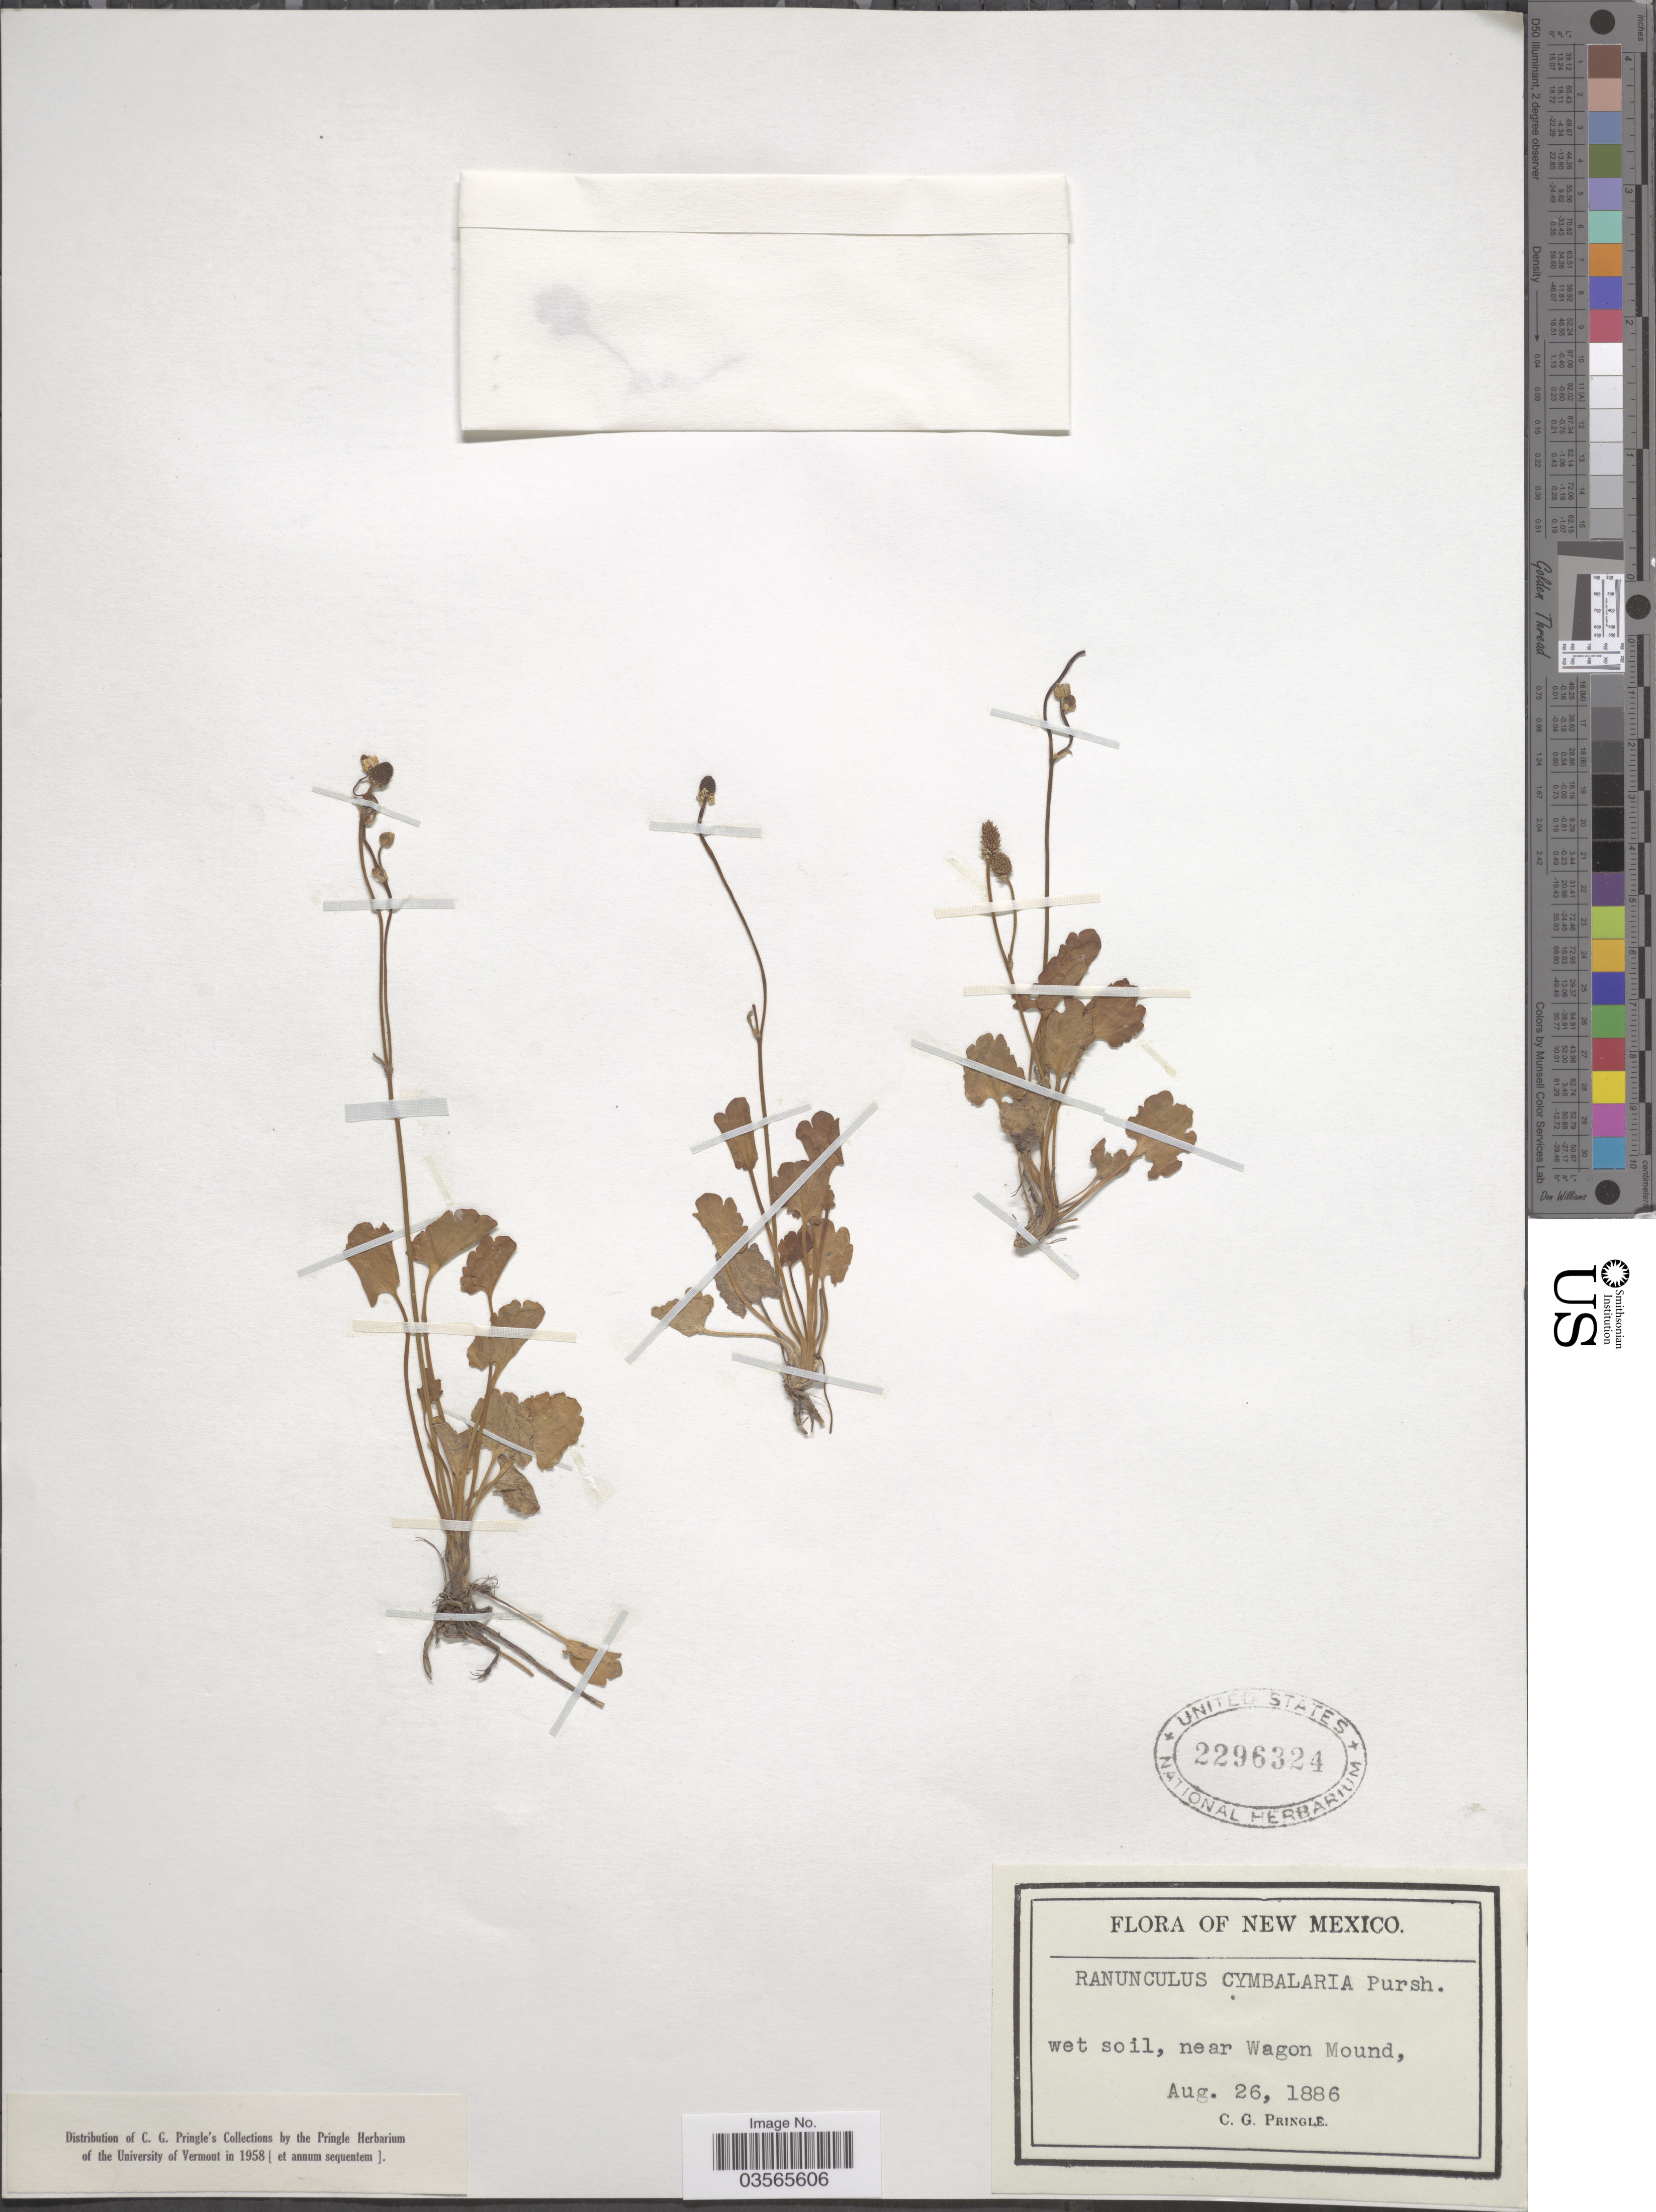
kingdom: Plantae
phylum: Tracheophyta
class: Magnoliopsida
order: Ranunculales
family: Ranunculaceae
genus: Halerpestes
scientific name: Halerpestes cymbalaria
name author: (Pursh) Greene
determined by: Strong, M. T., (US), Smithsonian Institution - National Museum of Natural History (UNITED STATES)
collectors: C. G. Pringle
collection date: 1886-08-26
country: United States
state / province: New Mexico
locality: Wet soil, near Wagon Mound.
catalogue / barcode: US 2296324